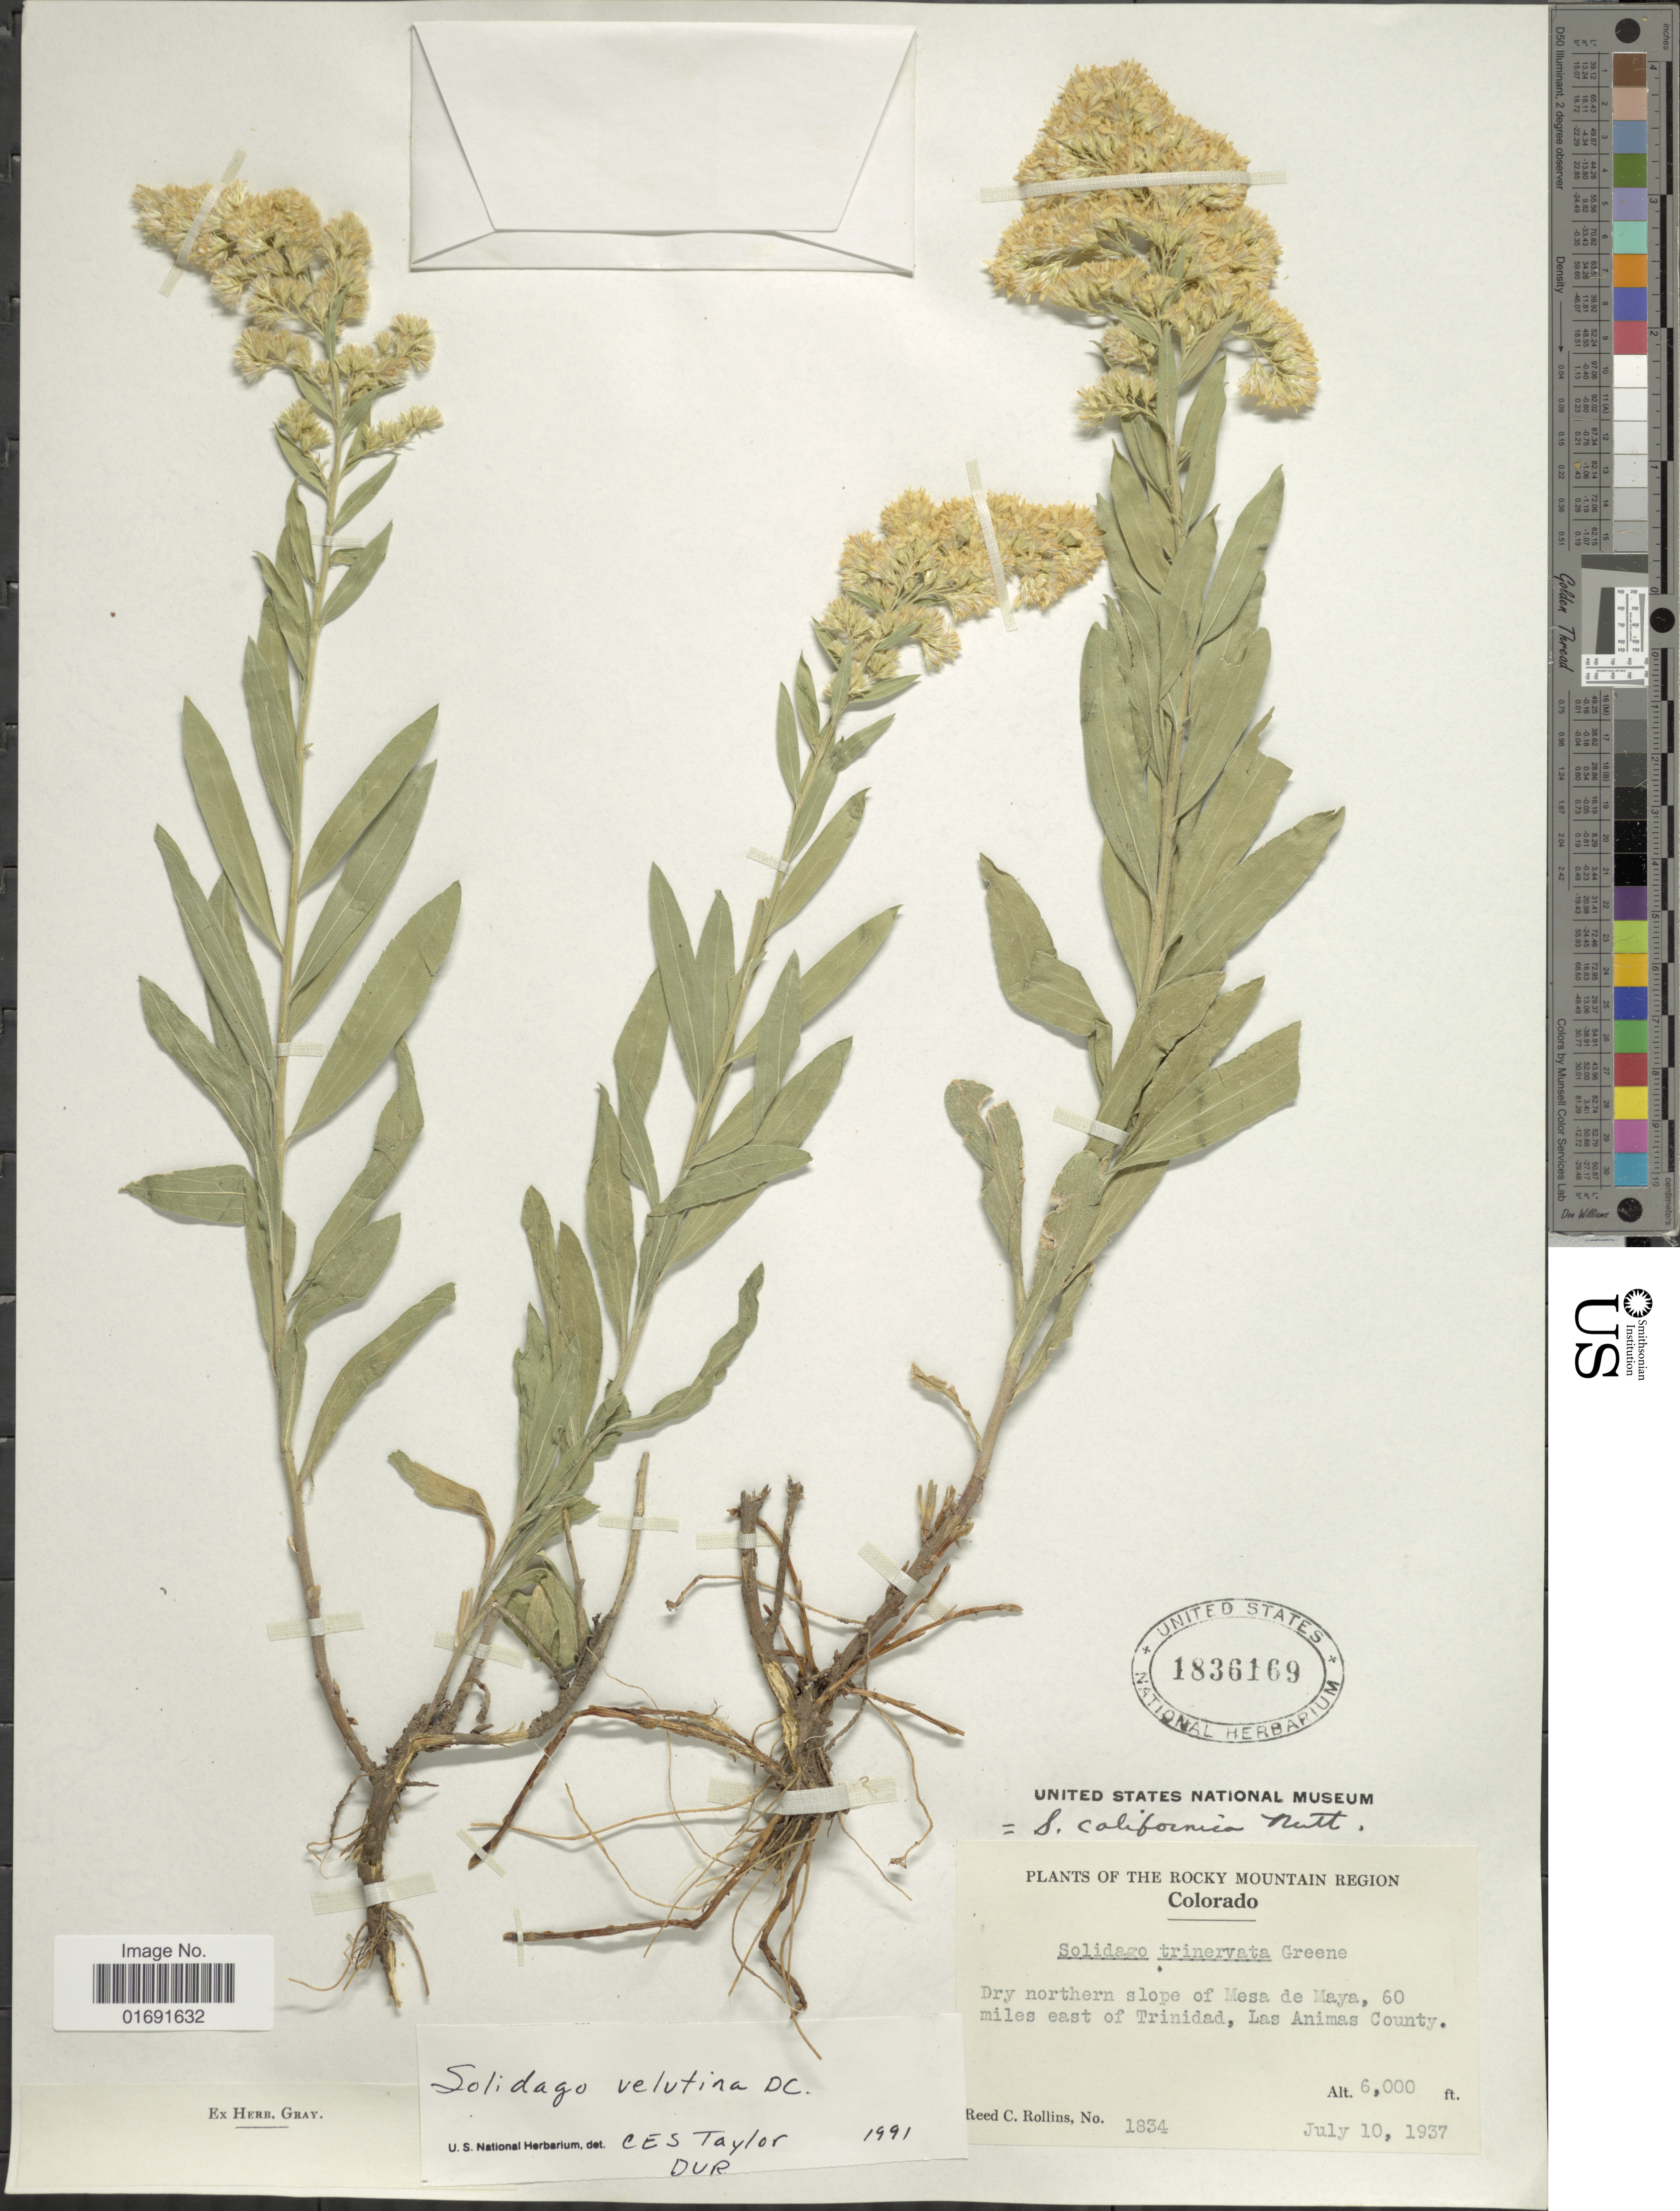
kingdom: Plantae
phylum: Tracheophyta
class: Magnoliopsida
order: Asterales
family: Asteraceae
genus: Solidago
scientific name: Solidago velutina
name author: DC.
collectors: R. C. Rollins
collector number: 1834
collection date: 1937-07-10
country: United States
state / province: Colorado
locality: Rocky Mountain Region, dry northern slope of Mesa de Maya, 60 miles east of Trinidad, Las Animas County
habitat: dry northern slope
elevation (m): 1829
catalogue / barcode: US 1836169